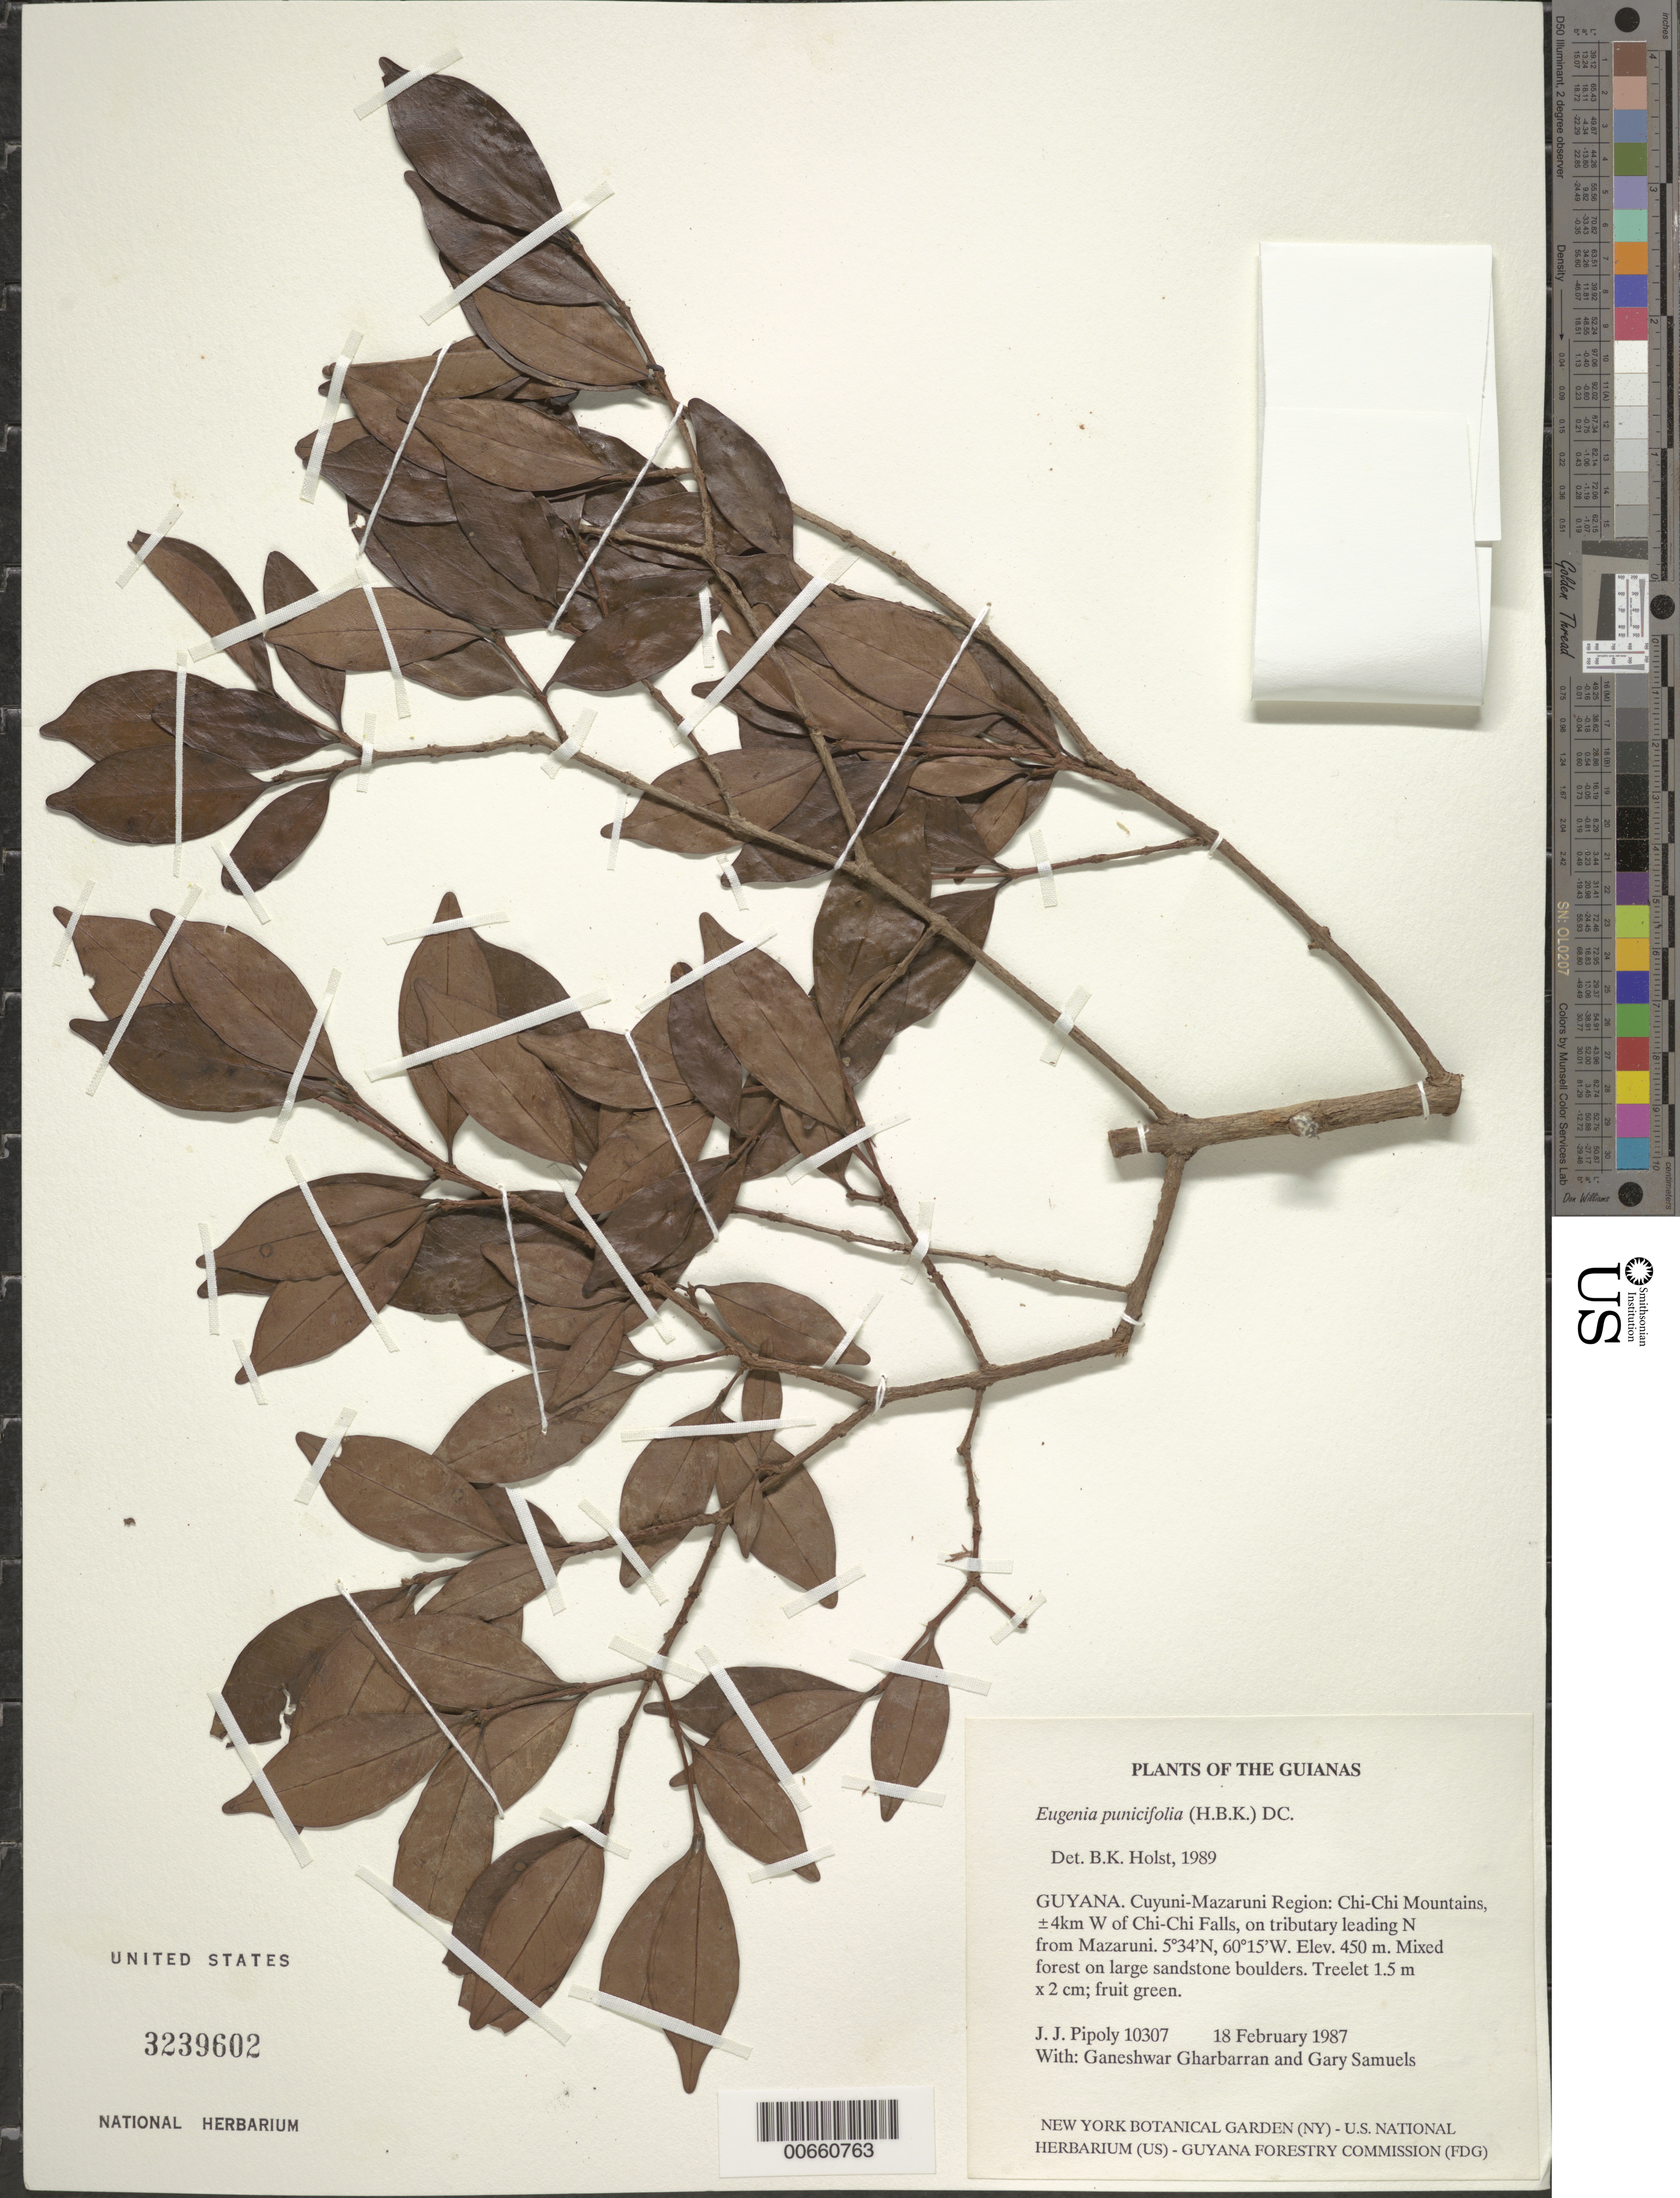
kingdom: Plantae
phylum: Tracheophyta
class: Magnoliopsida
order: Myrtales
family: Myrtaceae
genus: Eugenia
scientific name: Eugenia punicifolia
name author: (Kunth) DC.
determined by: Holst, Bruce K.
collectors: J. J. Pipoly, G. Gharbarran & G. Samuels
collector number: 10307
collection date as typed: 18 February 1987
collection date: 1987-02-18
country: Guyana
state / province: Cuyuni-Mazaruni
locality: Chi-Chi Mountains, ±4km W of Chi-Chi Falls, on tributary leading N from Mazaruni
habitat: Mixed forest on large sandstone boulders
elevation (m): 450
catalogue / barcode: US 3239602